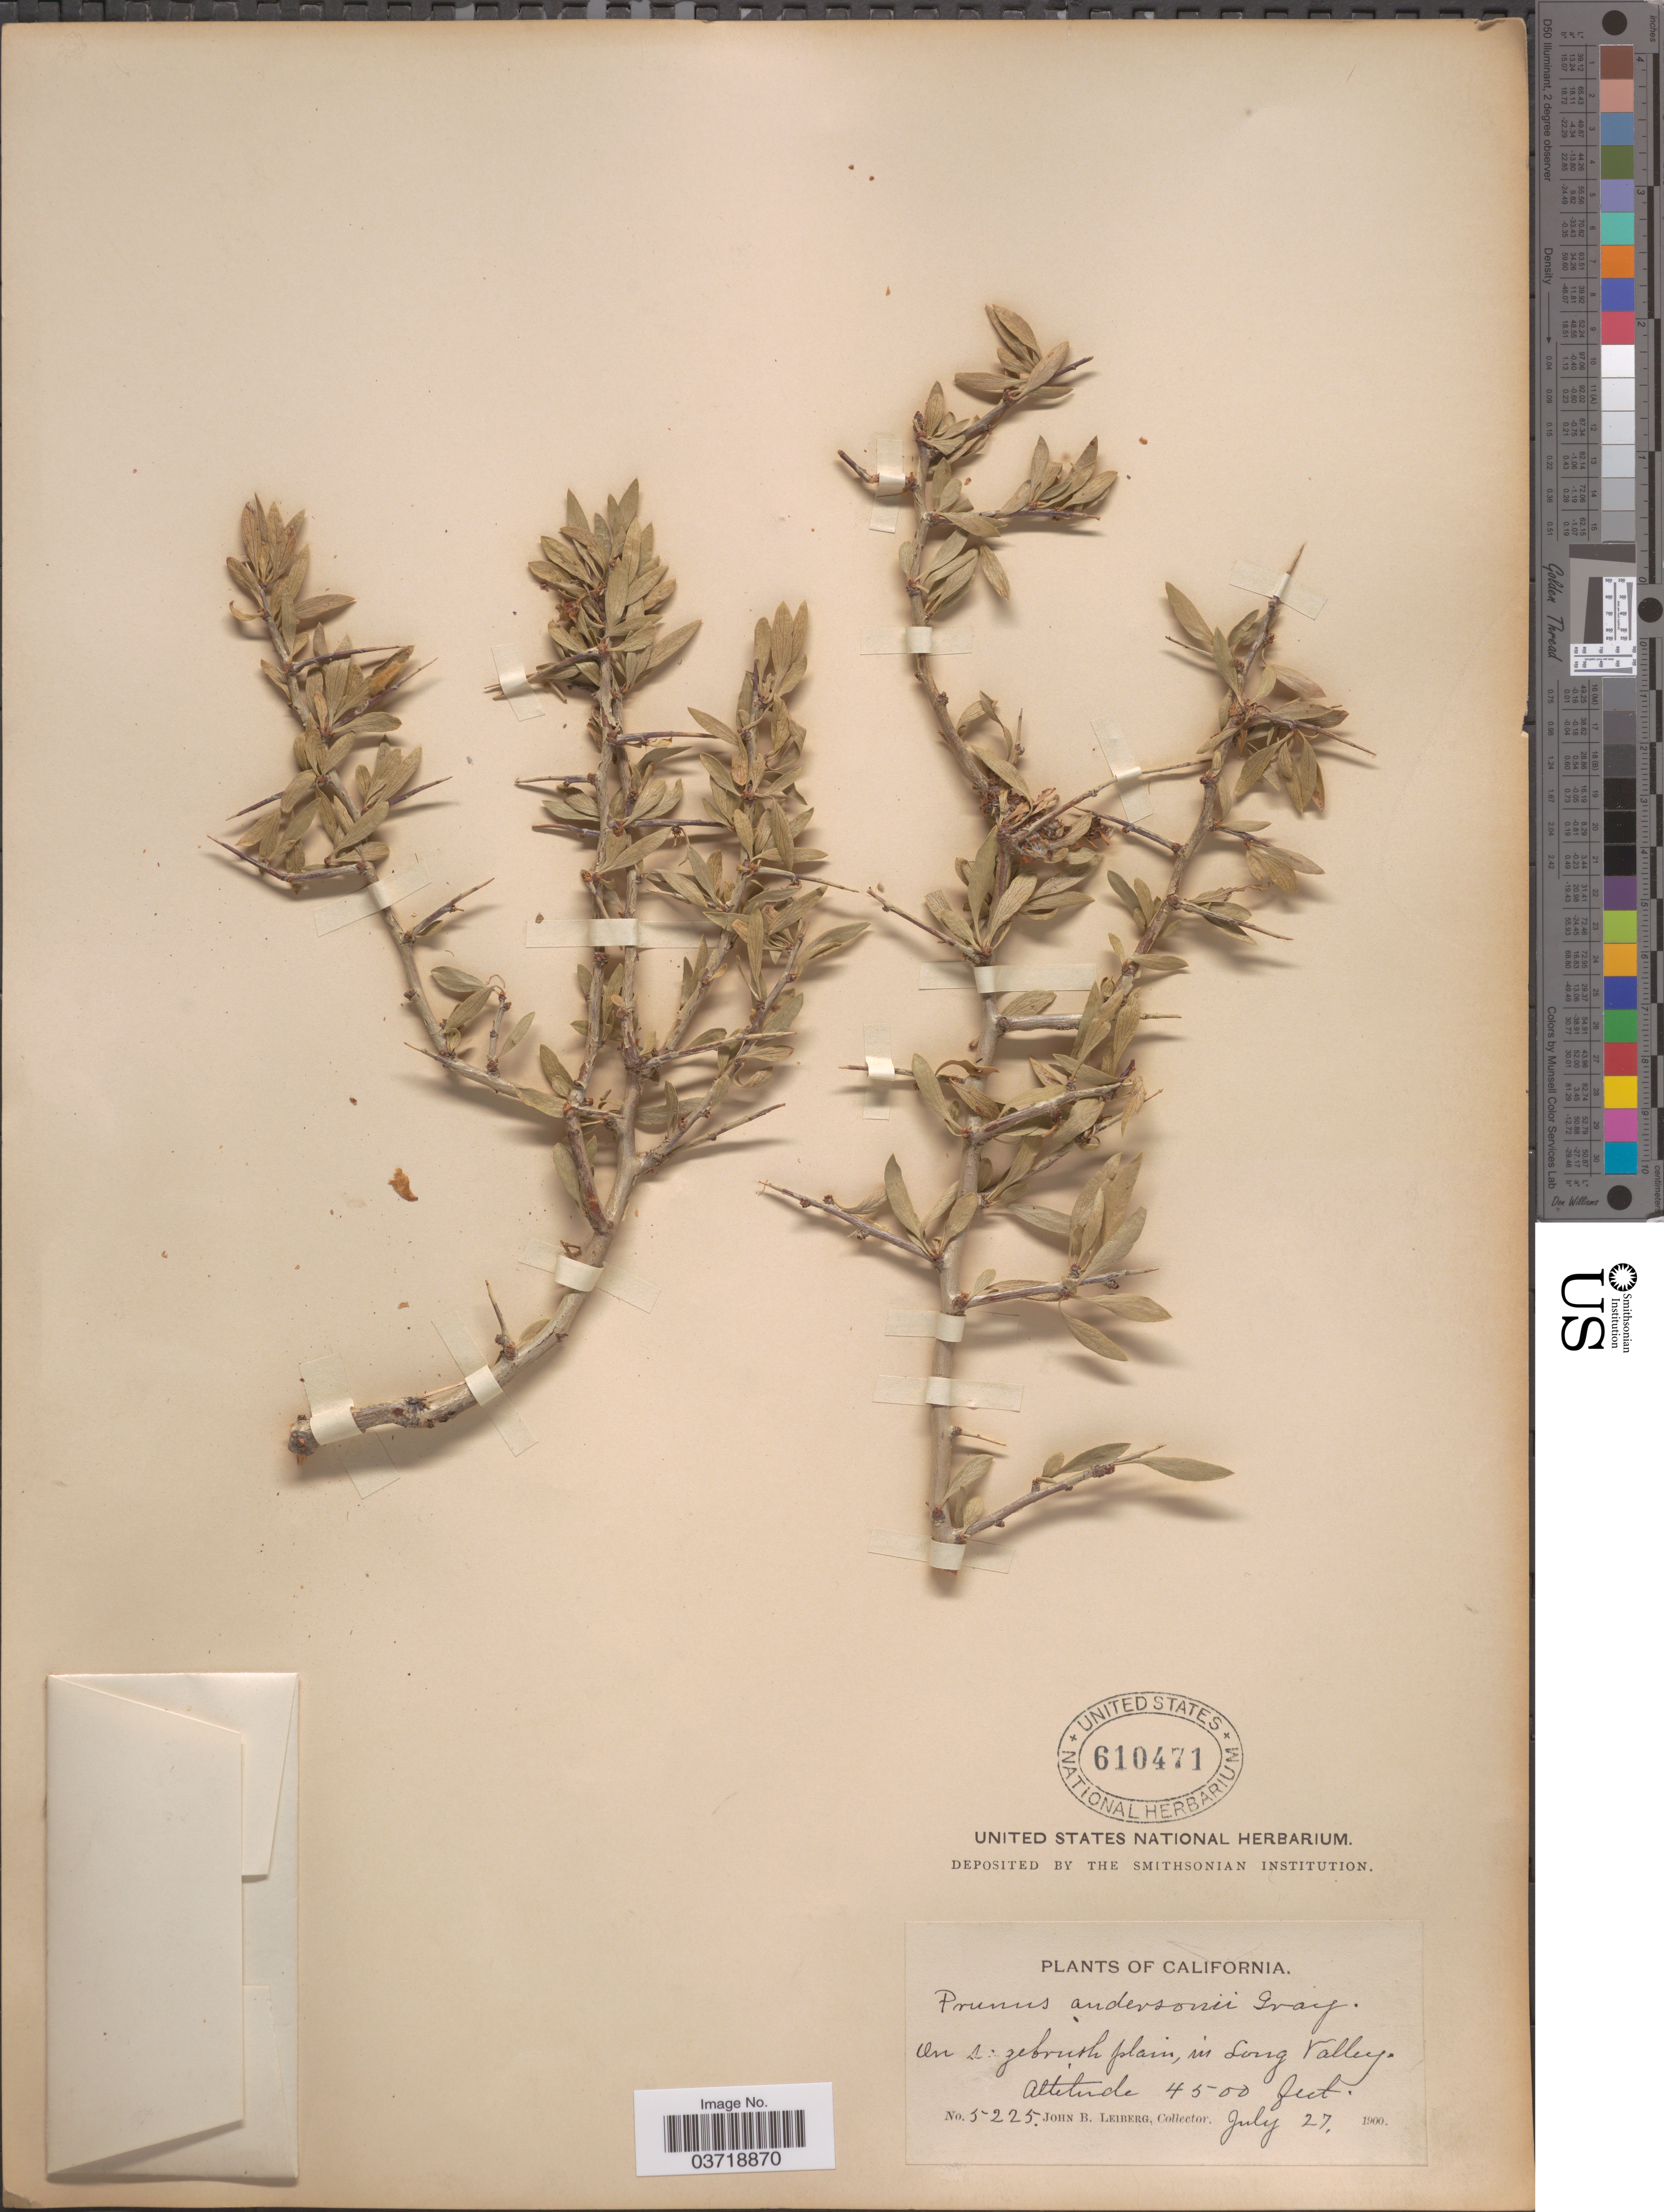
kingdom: Plantae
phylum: Tracheophyta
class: Magnoliopsida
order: Rosales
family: Rosaceae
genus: Prunus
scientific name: Prunus andersonii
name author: A. Gray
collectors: J. B. Leiberg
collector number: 5225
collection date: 1900-07-27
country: United States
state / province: California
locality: Long Valley.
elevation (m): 1372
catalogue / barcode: US 610471